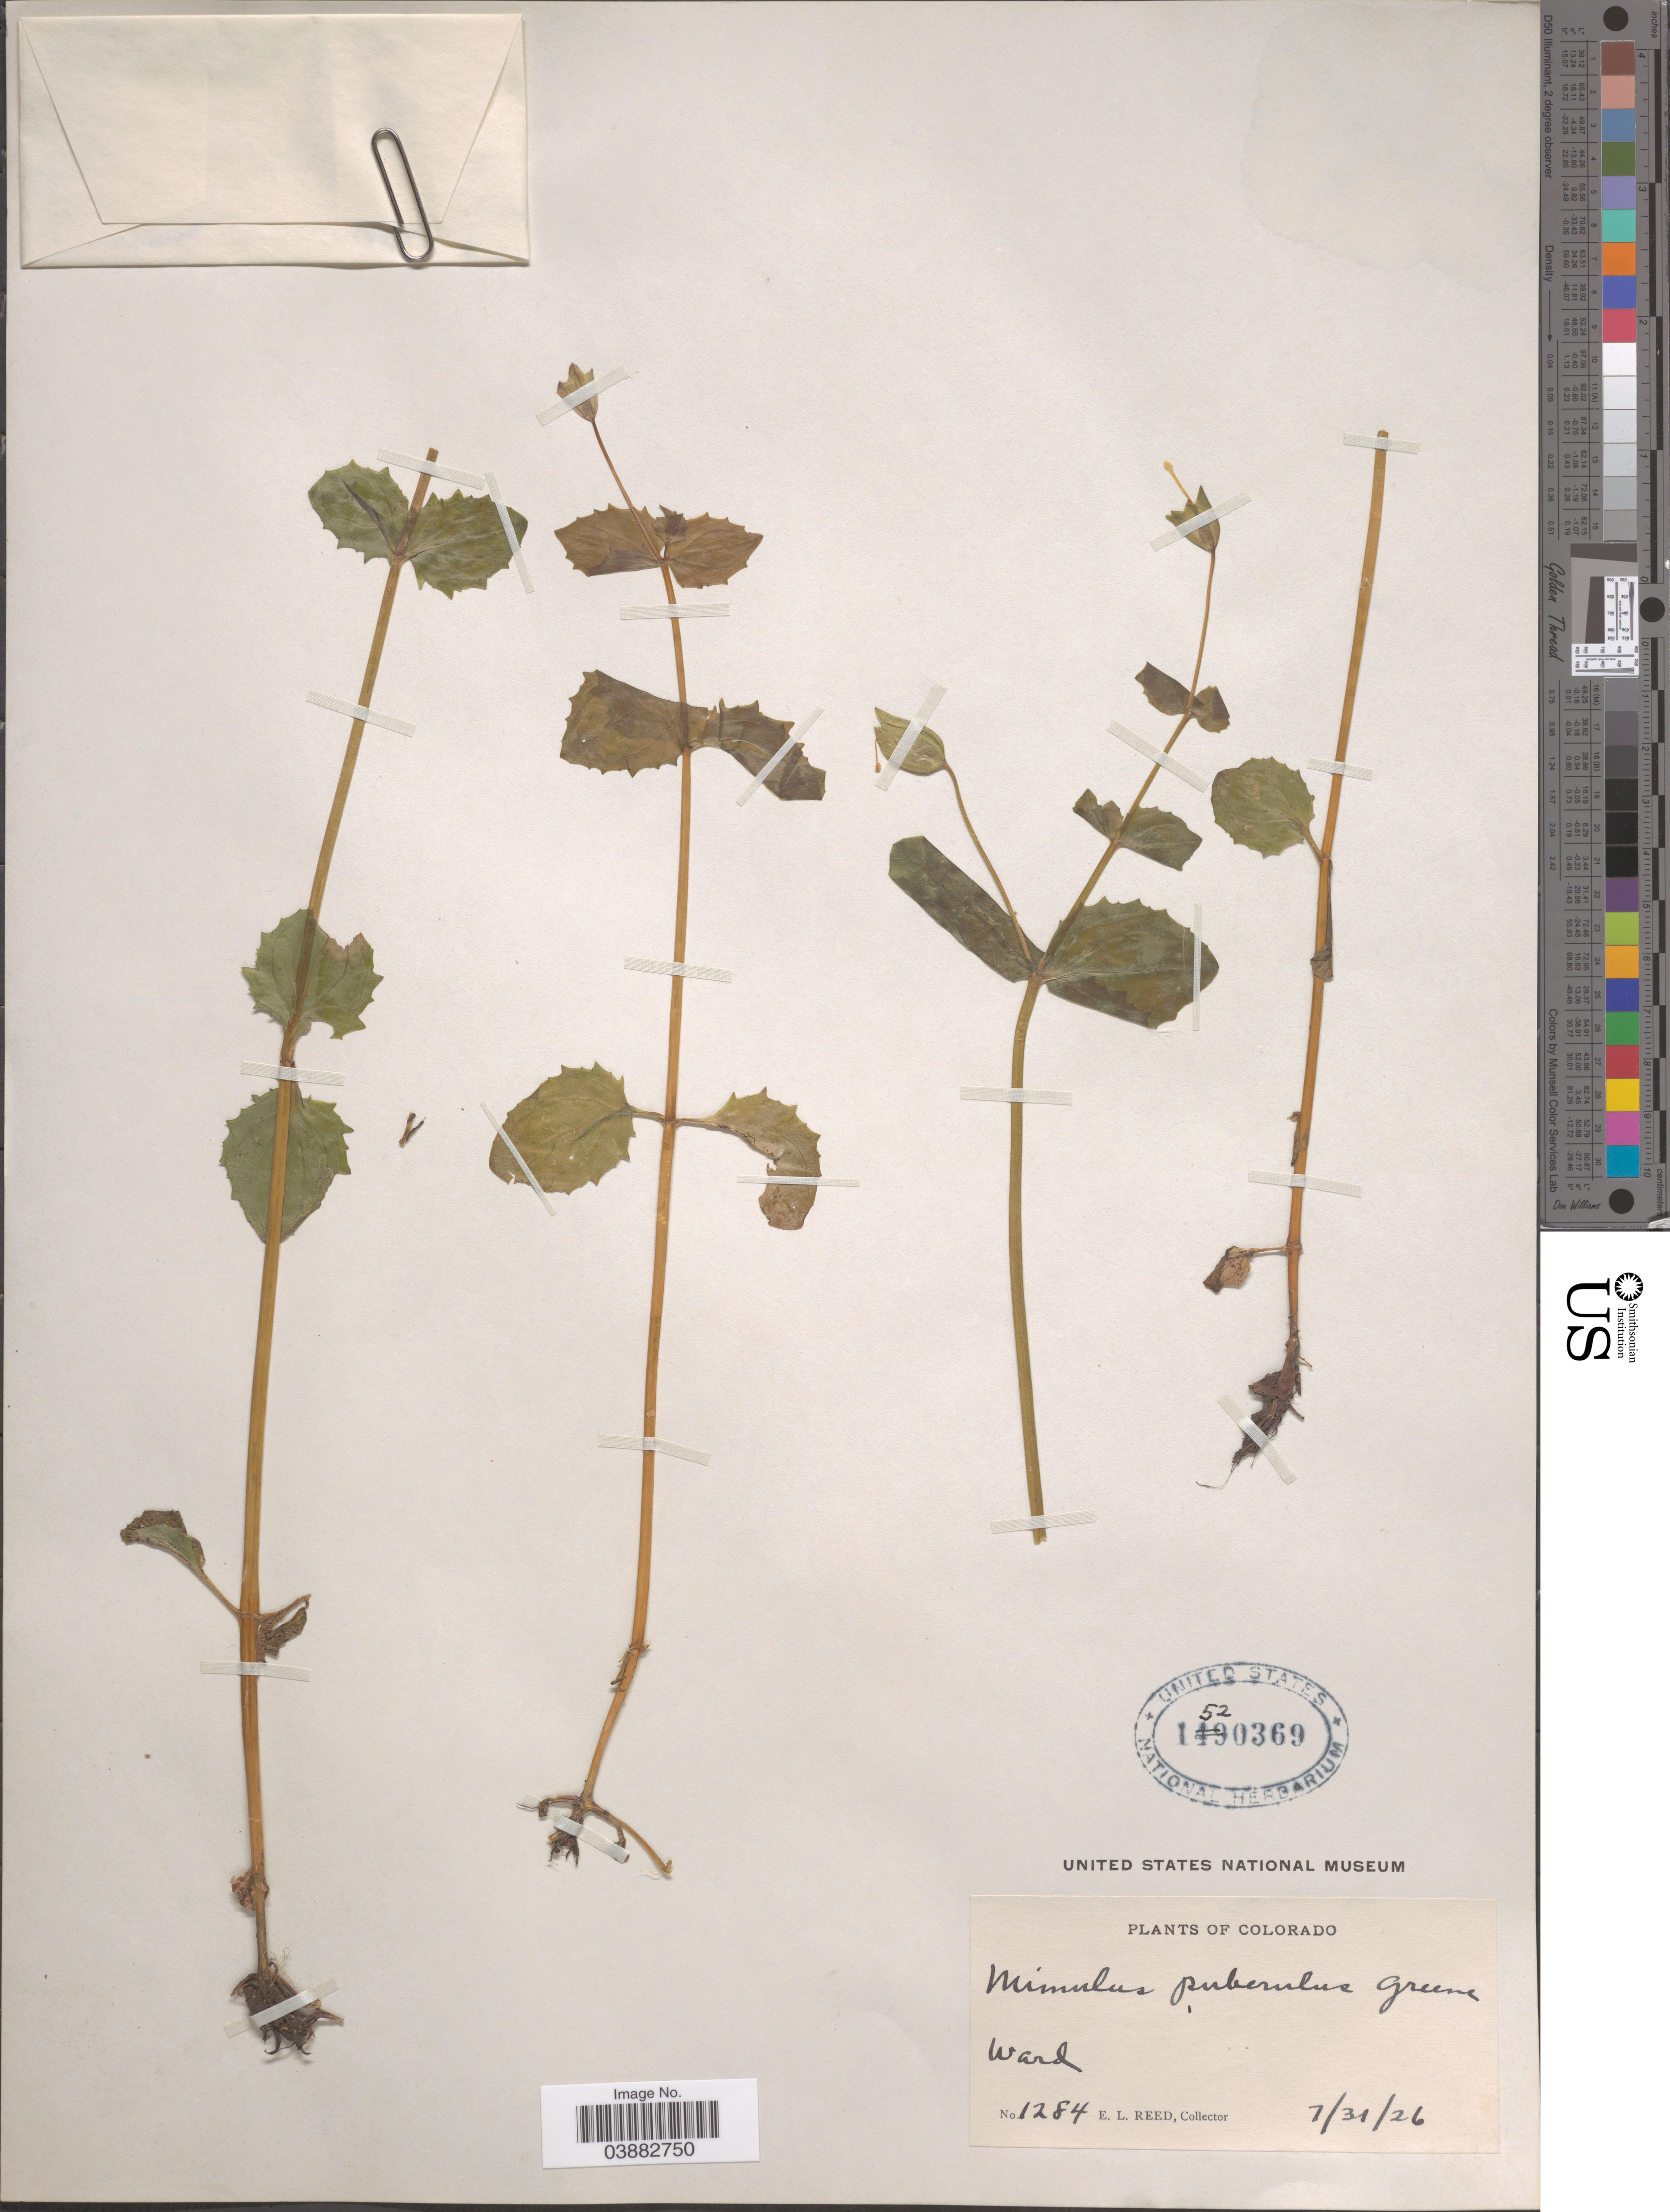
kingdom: Plantae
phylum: Tracheophyta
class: Magnoliopsida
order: Lamiales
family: Phrymaceae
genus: Mimulus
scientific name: Mimulus puberulus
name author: Gand.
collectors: E. Reed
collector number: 1284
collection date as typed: Transcribed d/m/y: 31/7/26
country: United States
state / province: Colorado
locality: Ward.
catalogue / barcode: US 1520369